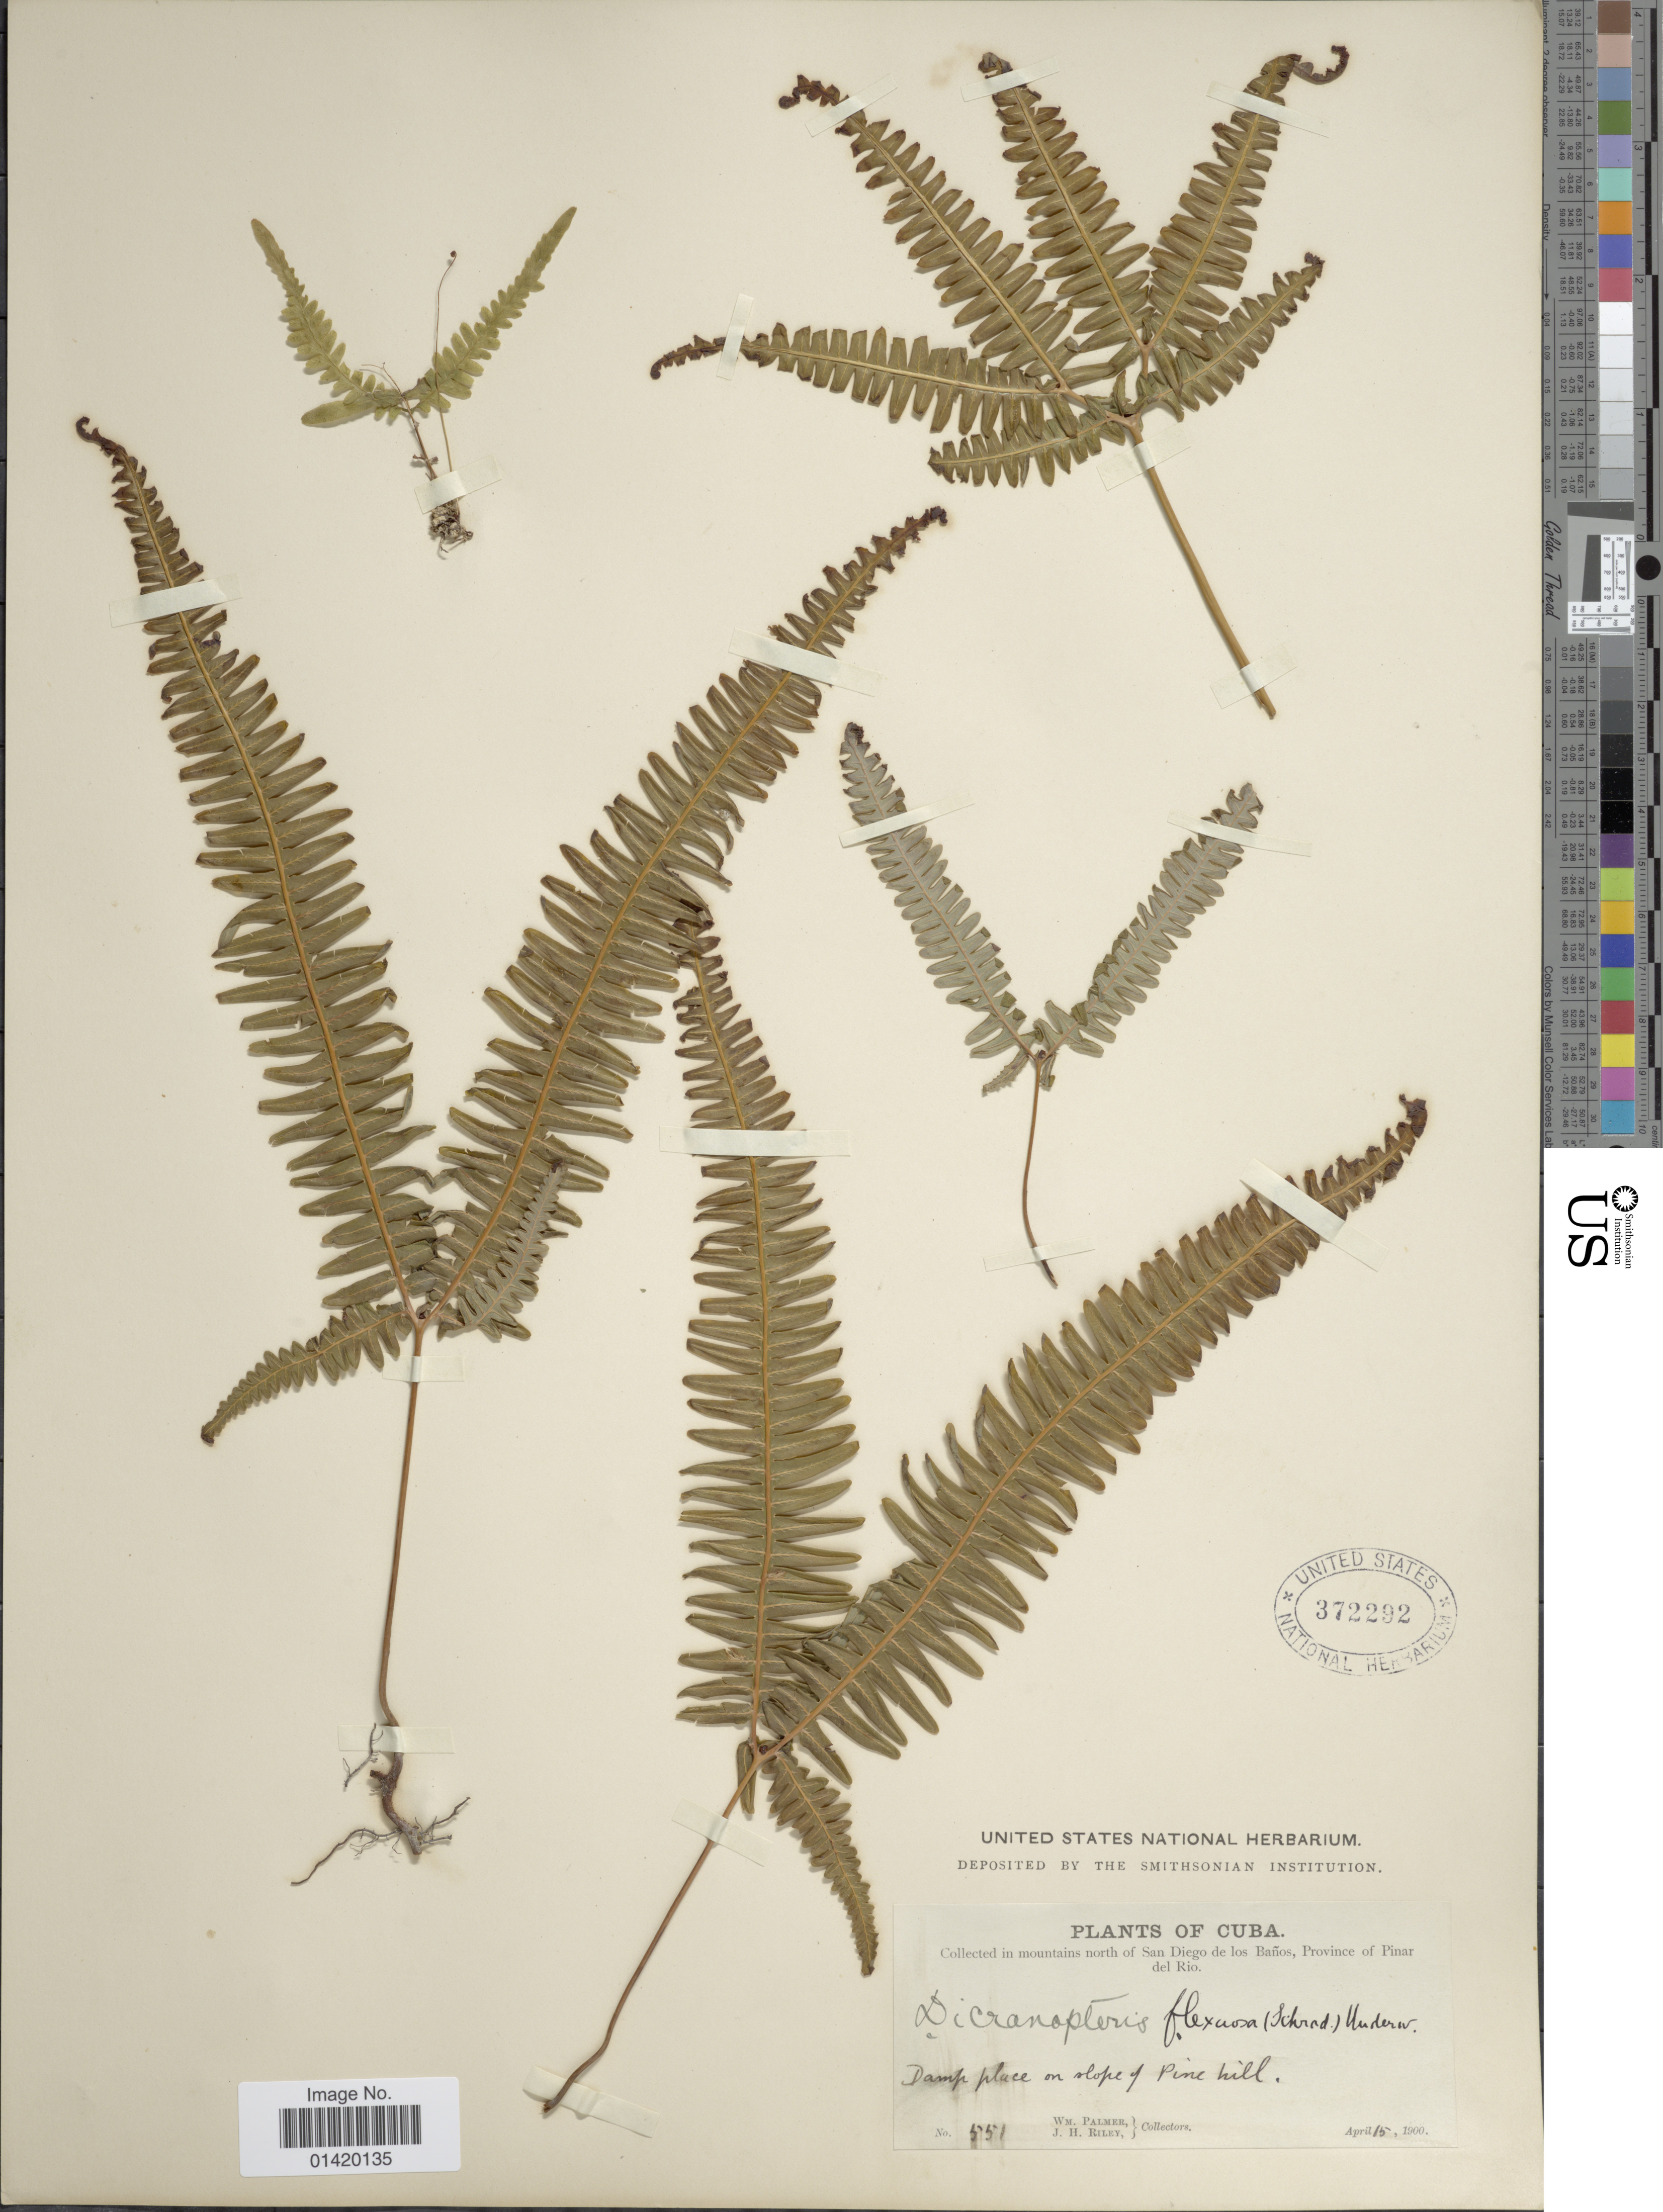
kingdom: Plantae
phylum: Tracheophyta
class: Polypodiopsida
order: Gleicheniales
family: Gleicheniaceae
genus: Dicranopteris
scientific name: Dicranopteris flexuosa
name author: (Schrad.) Underw.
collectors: W. Palmer & J. H. Riley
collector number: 551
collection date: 1900-04-15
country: Cuba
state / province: Pinar del Río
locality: In mountains north of San Diego de los Baños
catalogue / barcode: US 372292